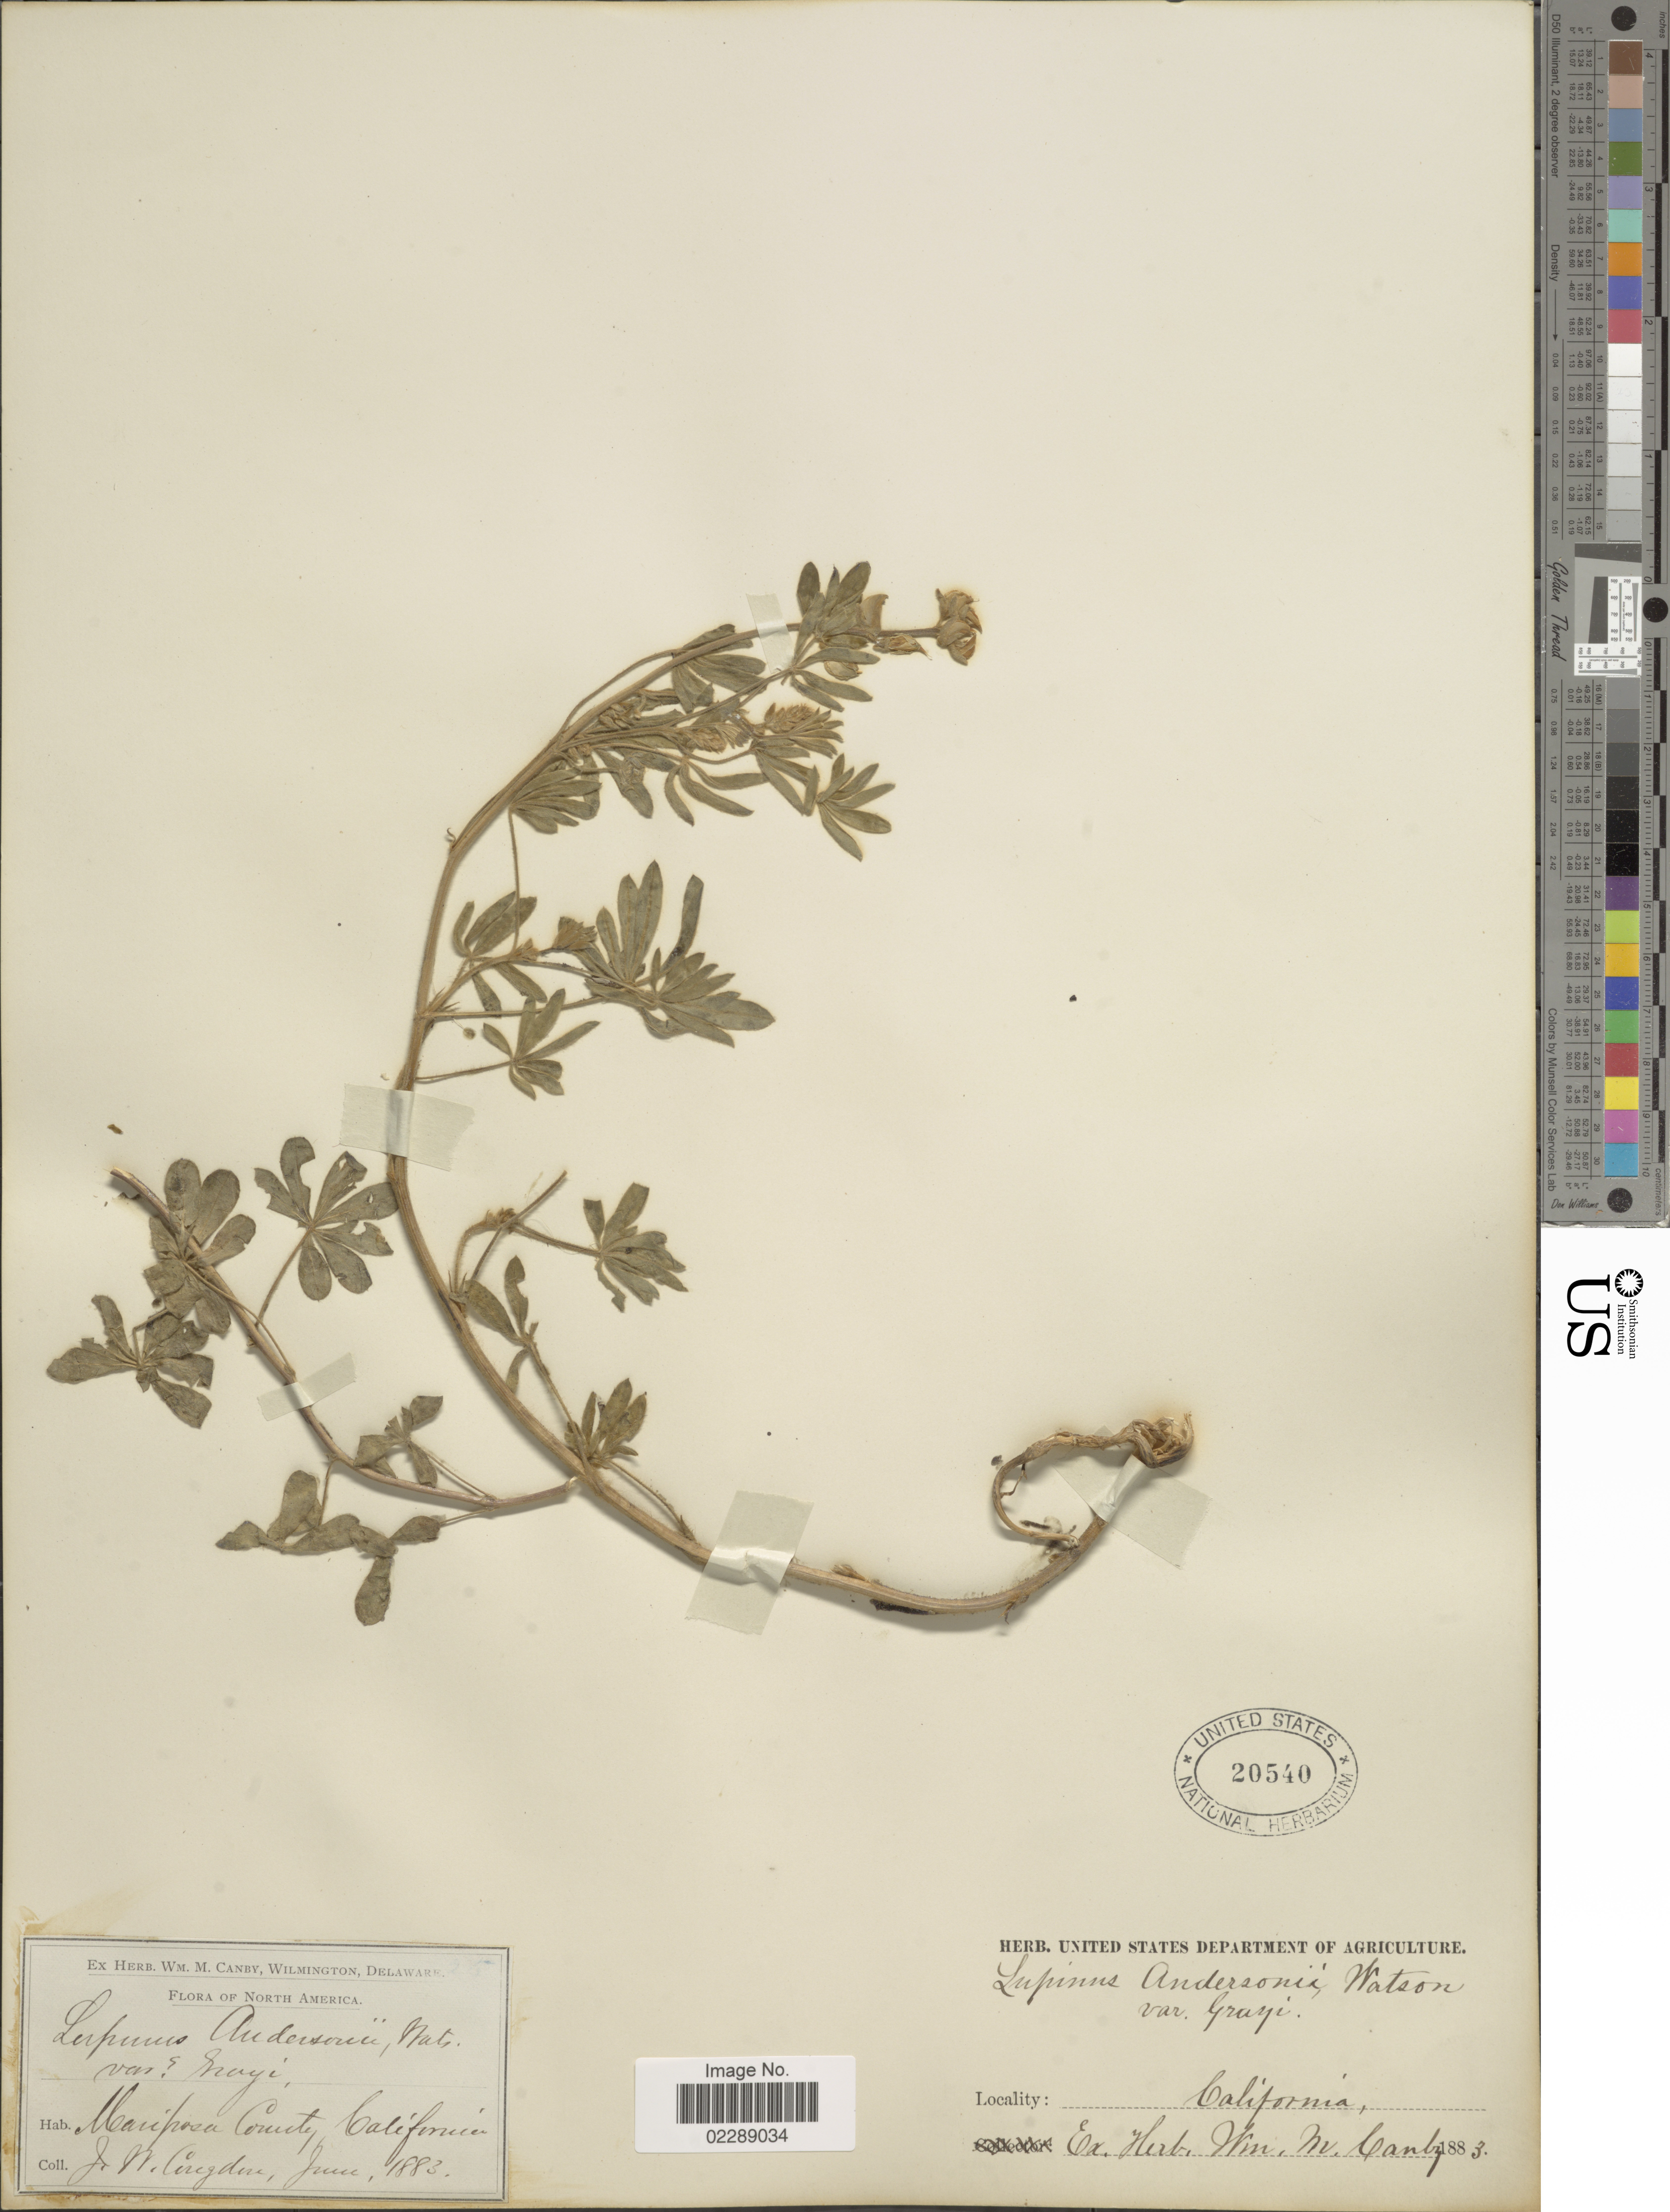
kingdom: Plantae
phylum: Tracheophyta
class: Magnoliopsida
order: Fabales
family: Fabaceae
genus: Lupinus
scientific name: Lupinus sp.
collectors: J. W. Congdon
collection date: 1883-06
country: United States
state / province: California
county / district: Mariposa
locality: Mariposa County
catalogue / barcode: US 20540